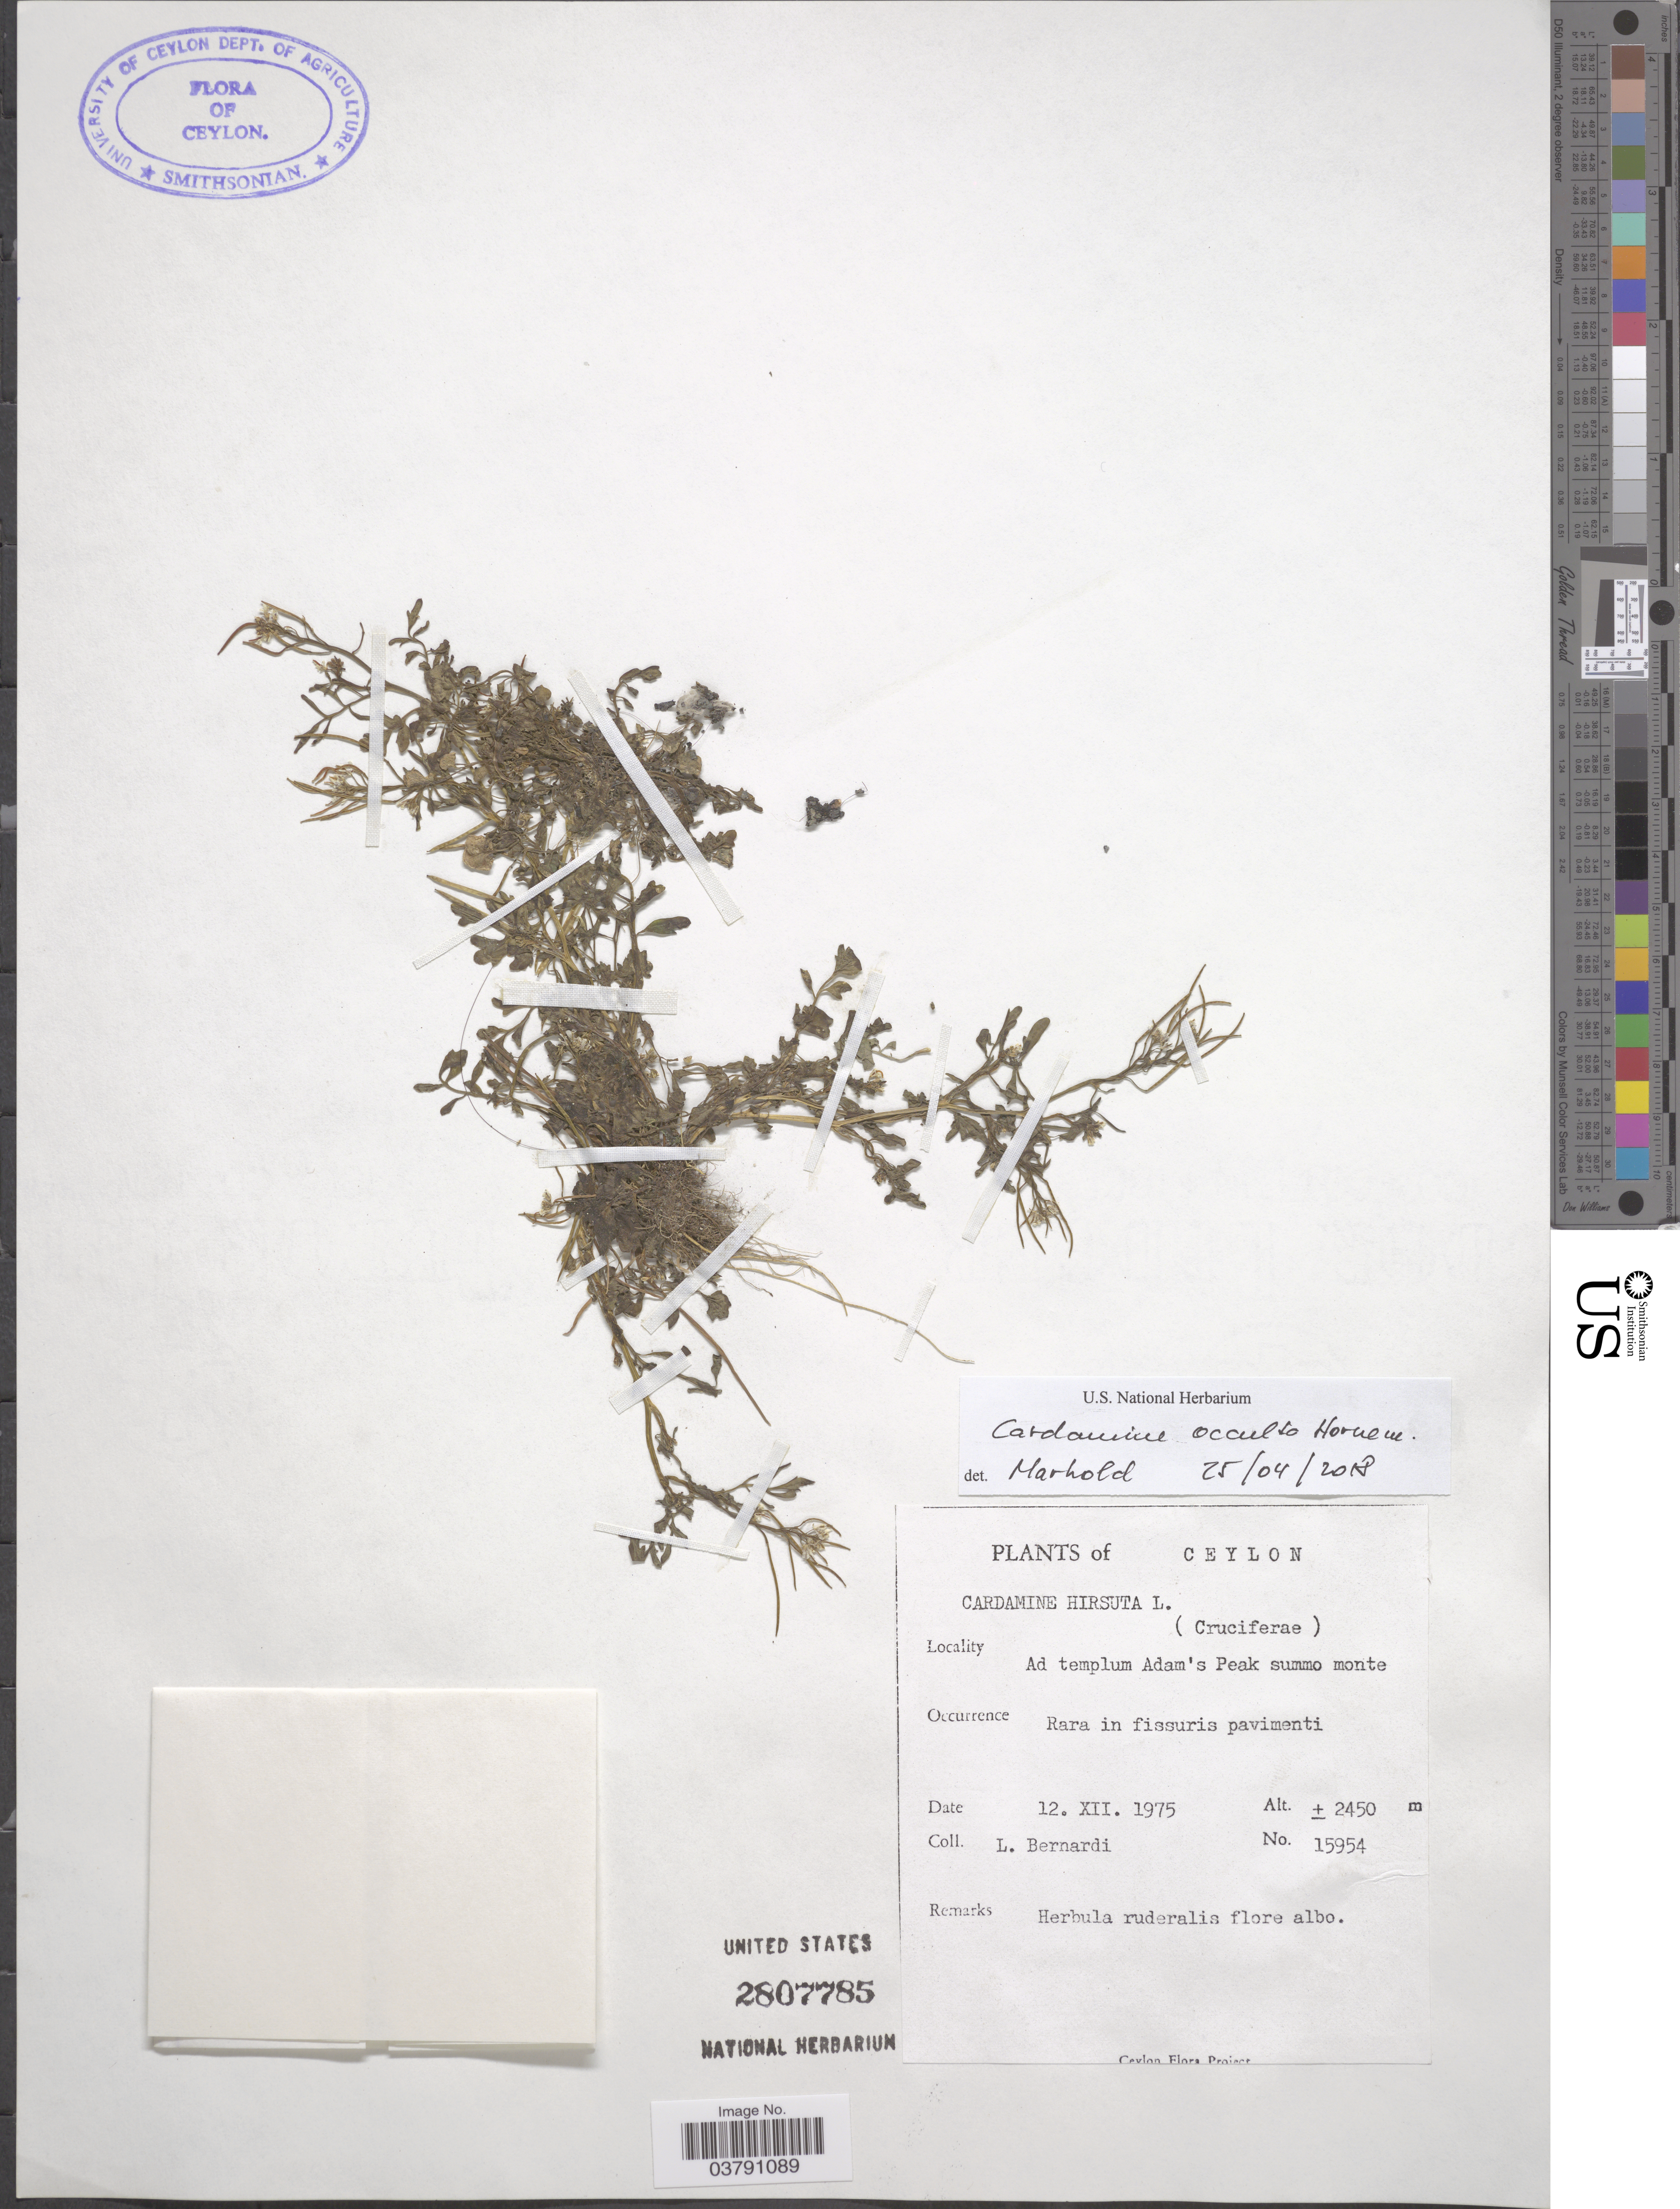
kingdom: Plantae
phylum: Tracheophyta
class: Magnoliopsida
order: Brassicales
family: Brassicaceae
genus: Cardamine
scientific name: Cardamine occulta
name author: Hornem.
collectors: L. Bernardi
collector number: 15954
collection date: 1975-12-12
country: Sri Lanka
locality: Ceylon. Ad templum Adam's Peak summo monte.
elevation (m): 2450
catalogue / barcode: US 2807785